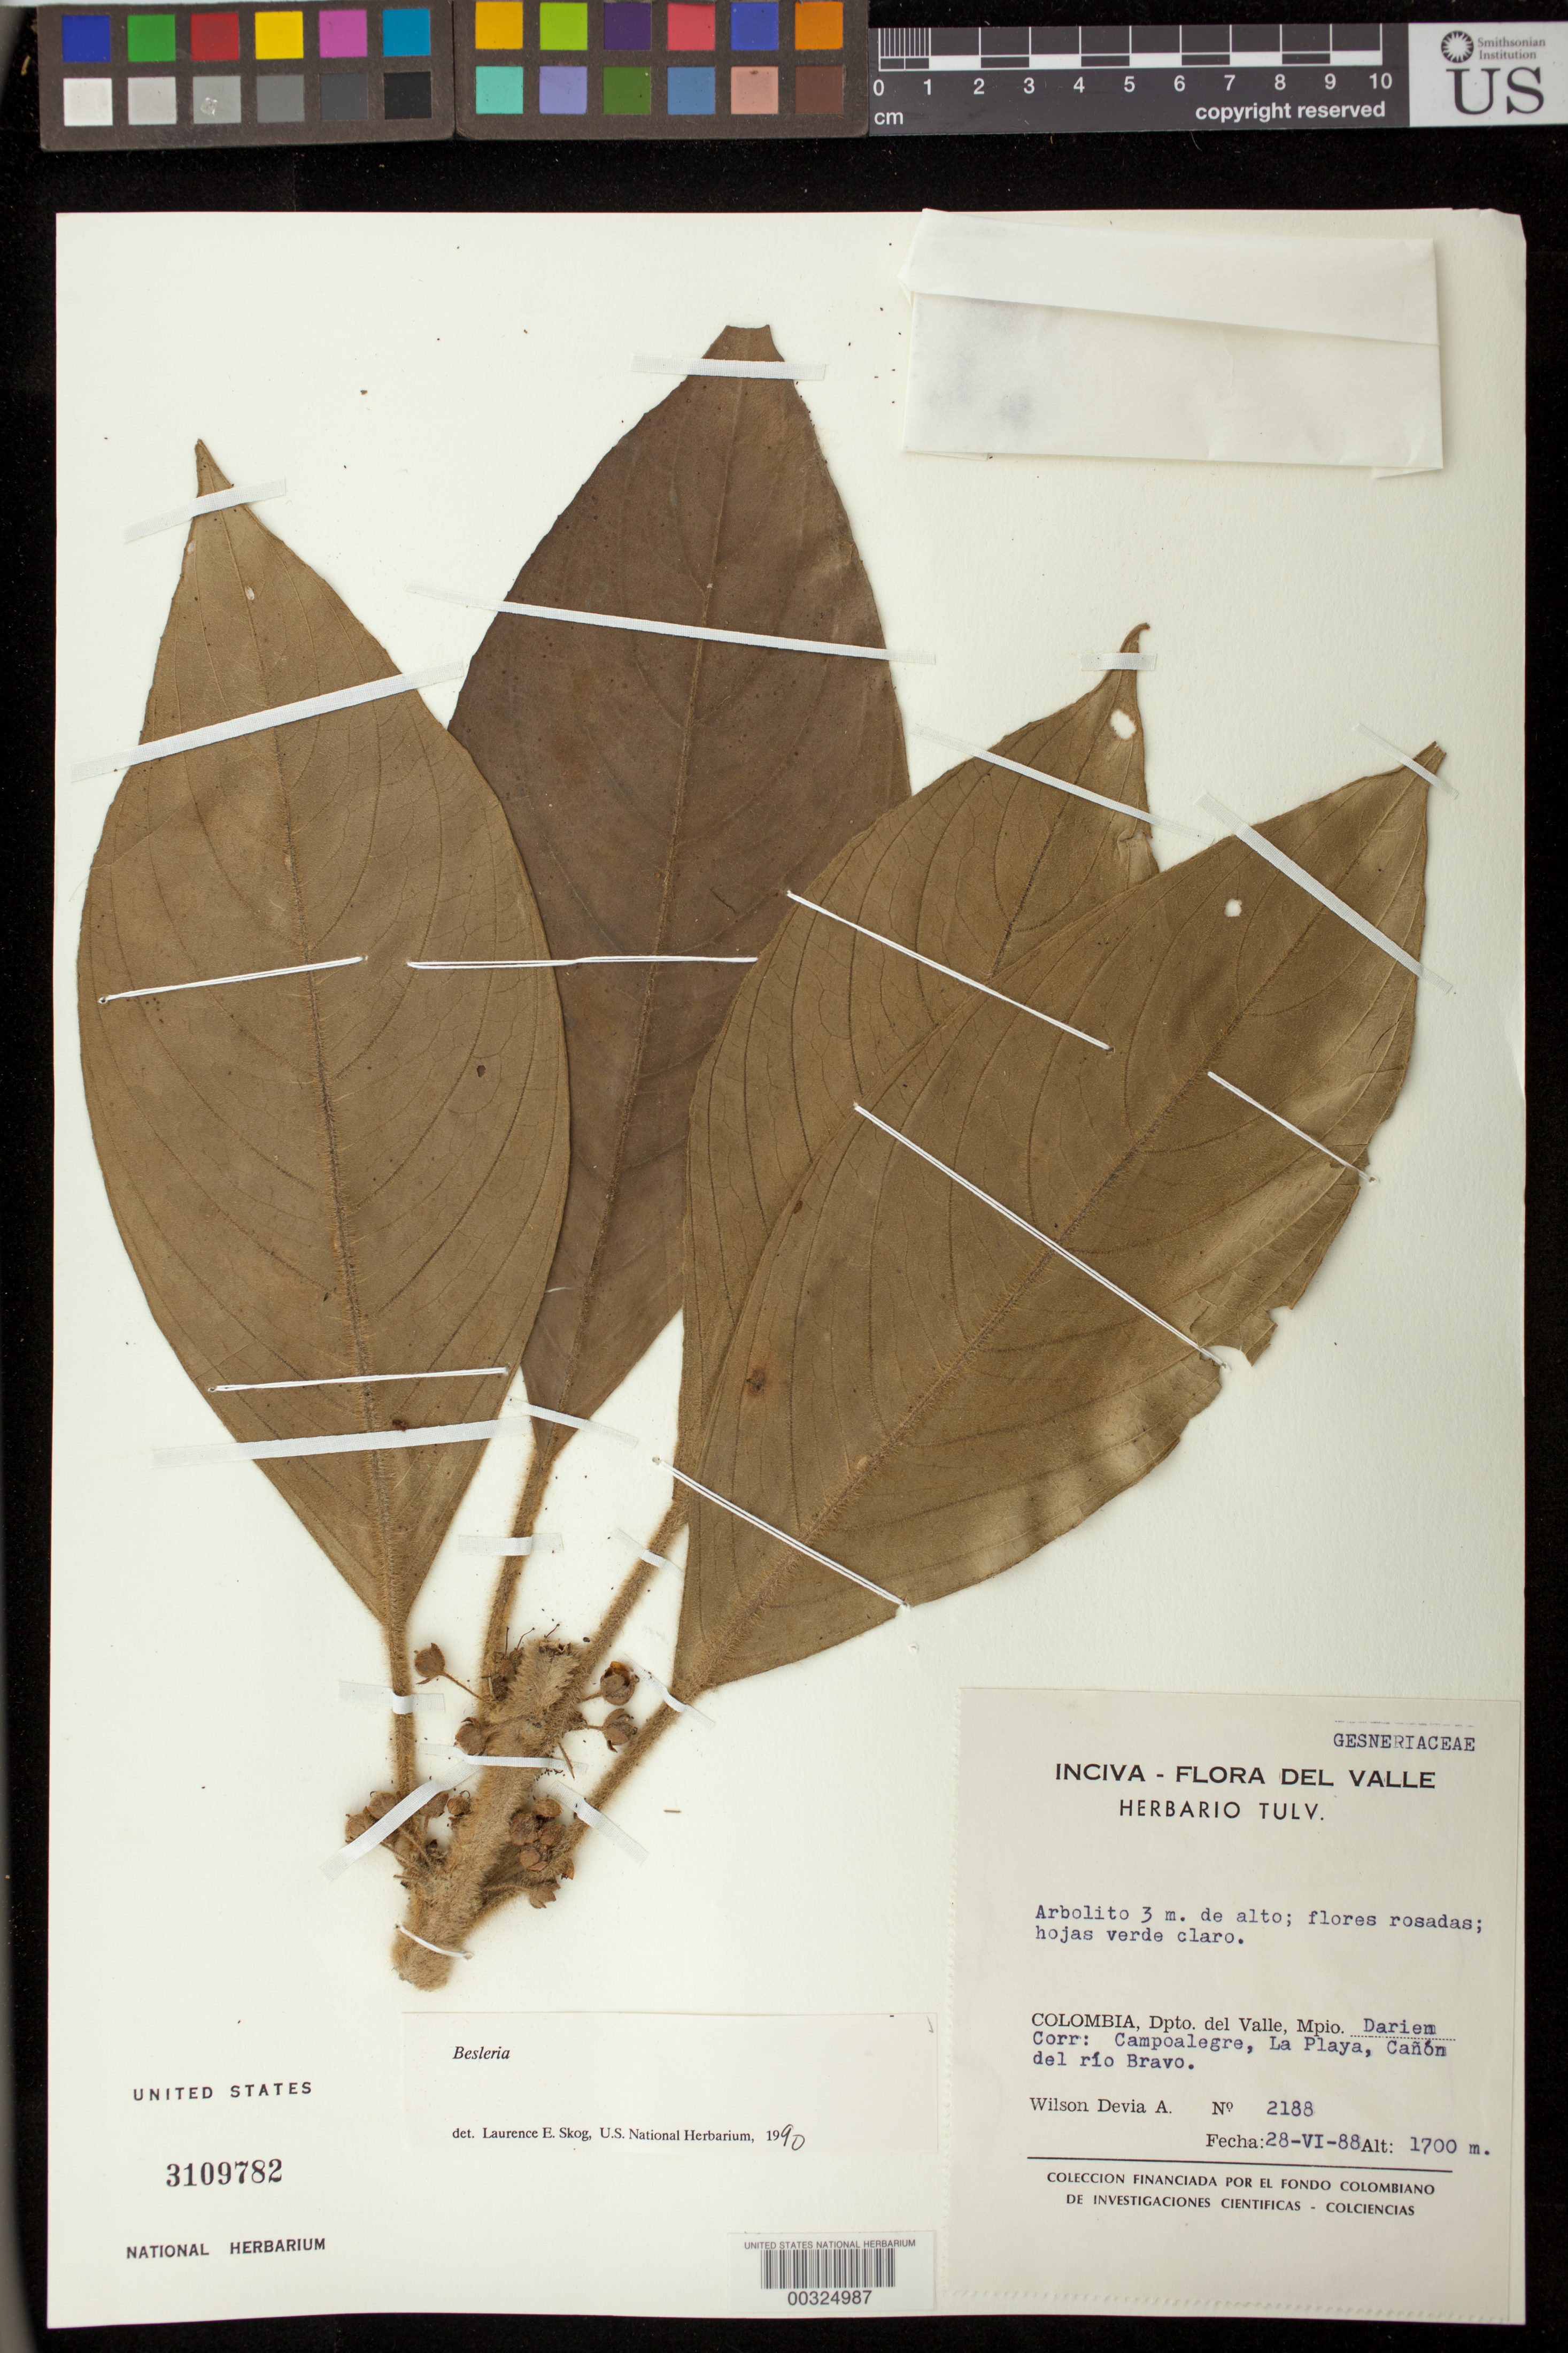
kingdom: Plantae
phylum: Tracheophyta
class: Magnoliopsida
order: Lamiales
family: Gesneriaceae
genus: Besleria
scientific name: Besleria sp.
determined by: Skog, Laurence E.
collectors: W. Devia A.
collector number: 2188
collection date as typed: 28 Jun 1988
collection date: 1988-06-28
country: Colombia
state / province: Valle del Cauca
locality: Mpio. Darien; Corr. Campoalegre, La Playa, Cañón del río Bravo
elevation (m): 1700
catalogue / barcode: US 3109782